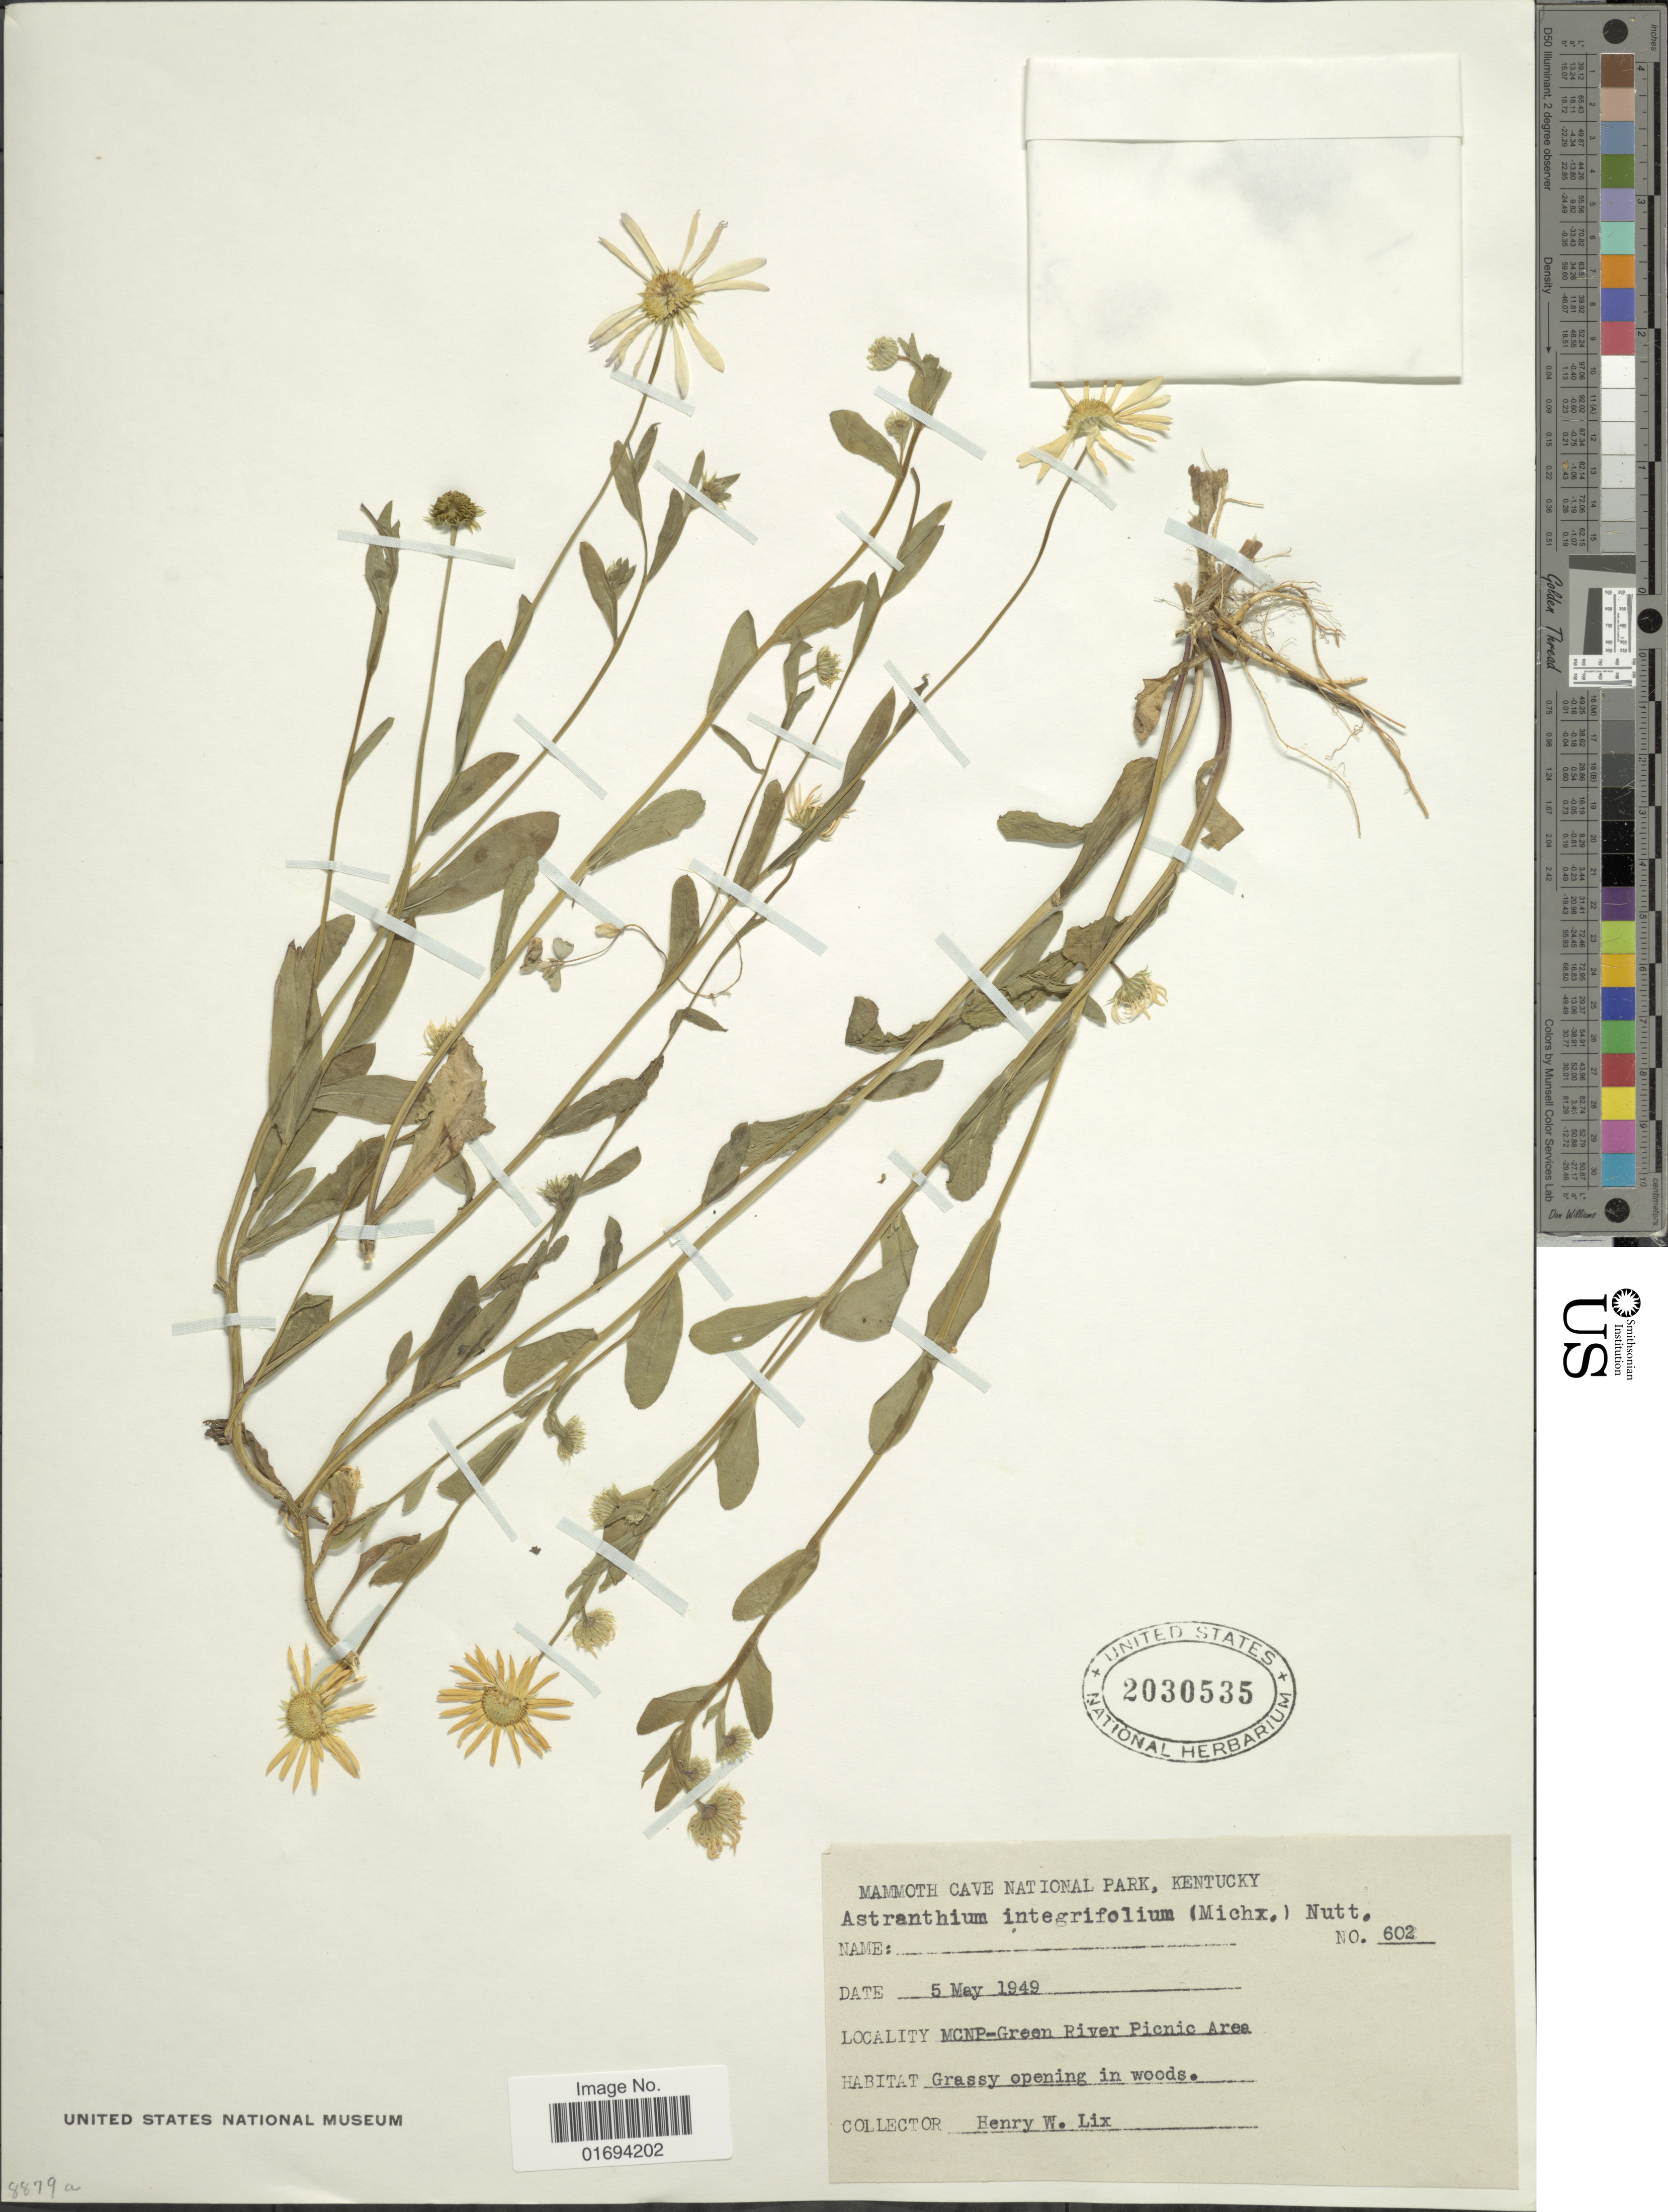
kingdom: Plantae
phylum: Tracheophyta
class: Magnoliopsida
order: Asterales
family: Asteraceae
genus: Astranthium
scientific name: Astranthium integrifolium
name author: (Michx.) Nutt.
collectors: H. W. Lix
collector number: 602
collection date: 1949-05-05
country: United States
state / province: Kentucky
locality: Mammoth cave National Park, MCNP-Green River Picnic Area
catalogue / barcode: US 2030535